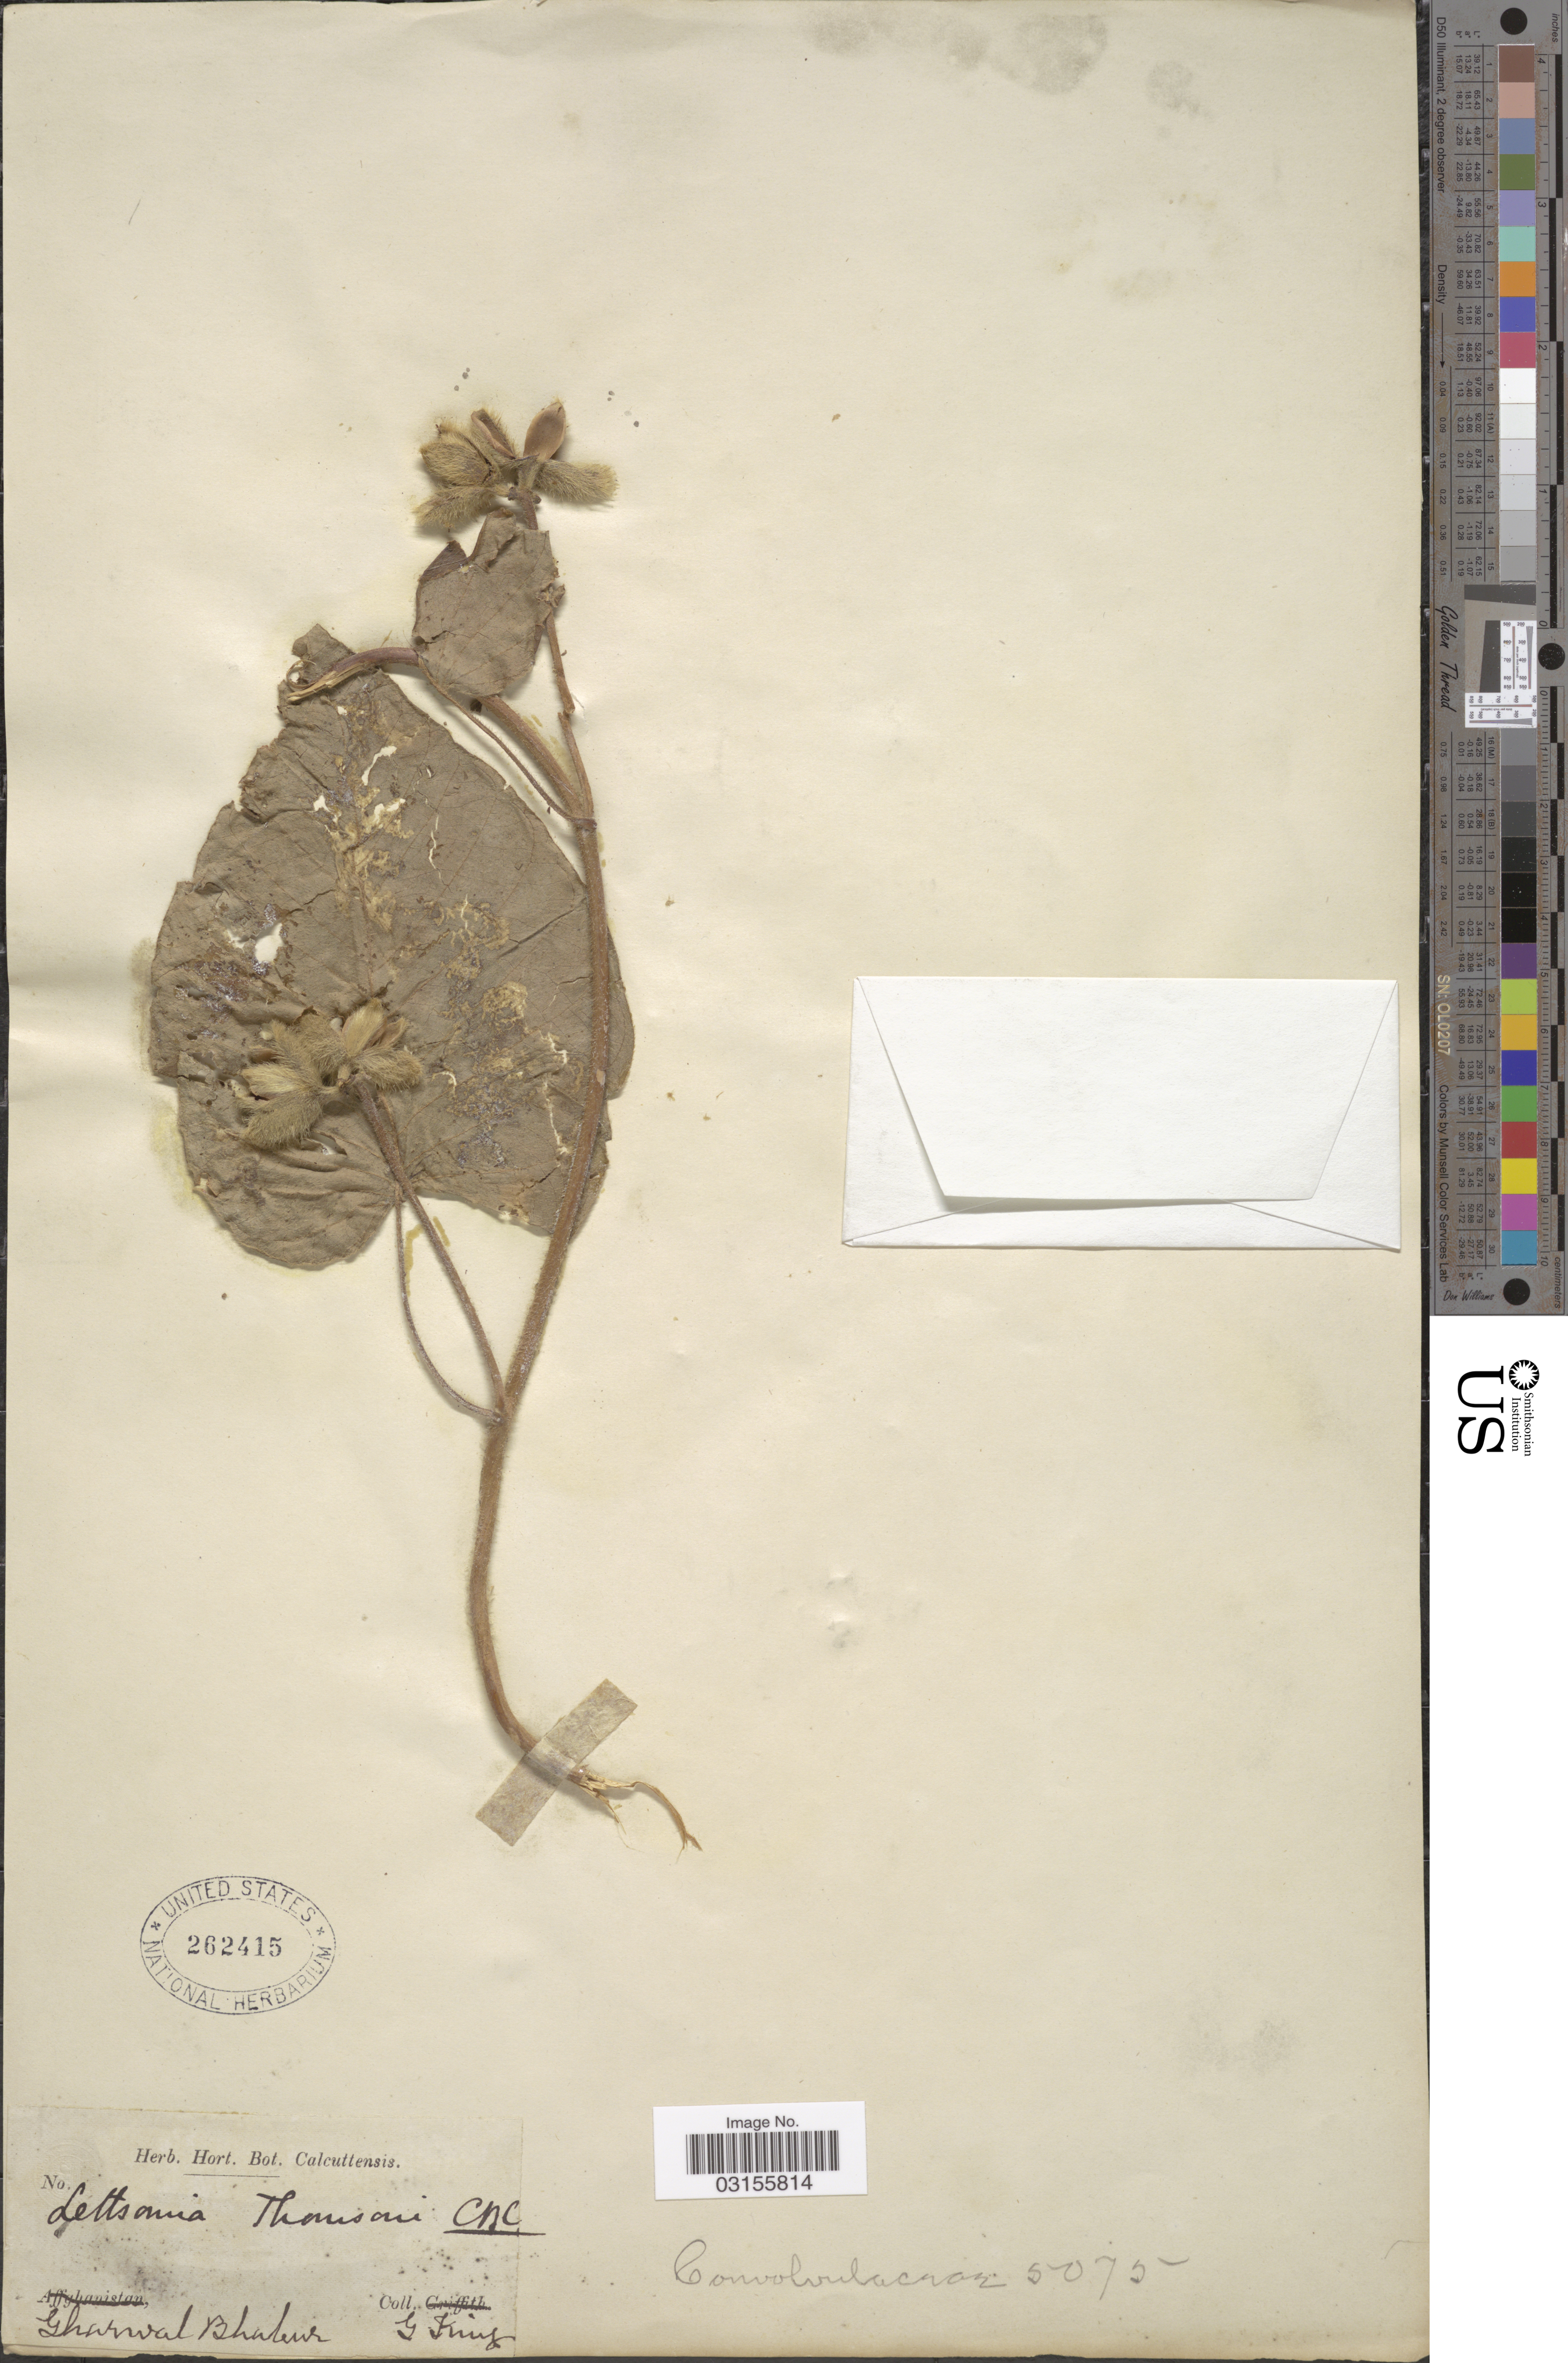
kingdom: Plantae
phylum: Tracheophyta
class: Magnoliopsida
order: Solanales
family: Convolvulaceae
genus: Argyreia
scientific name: Argyreia thomsonii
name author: (C.B. Clarke) Babu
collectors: G. King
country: India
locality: Gharwal Bhahur [interpreted].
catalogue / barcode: US 262415